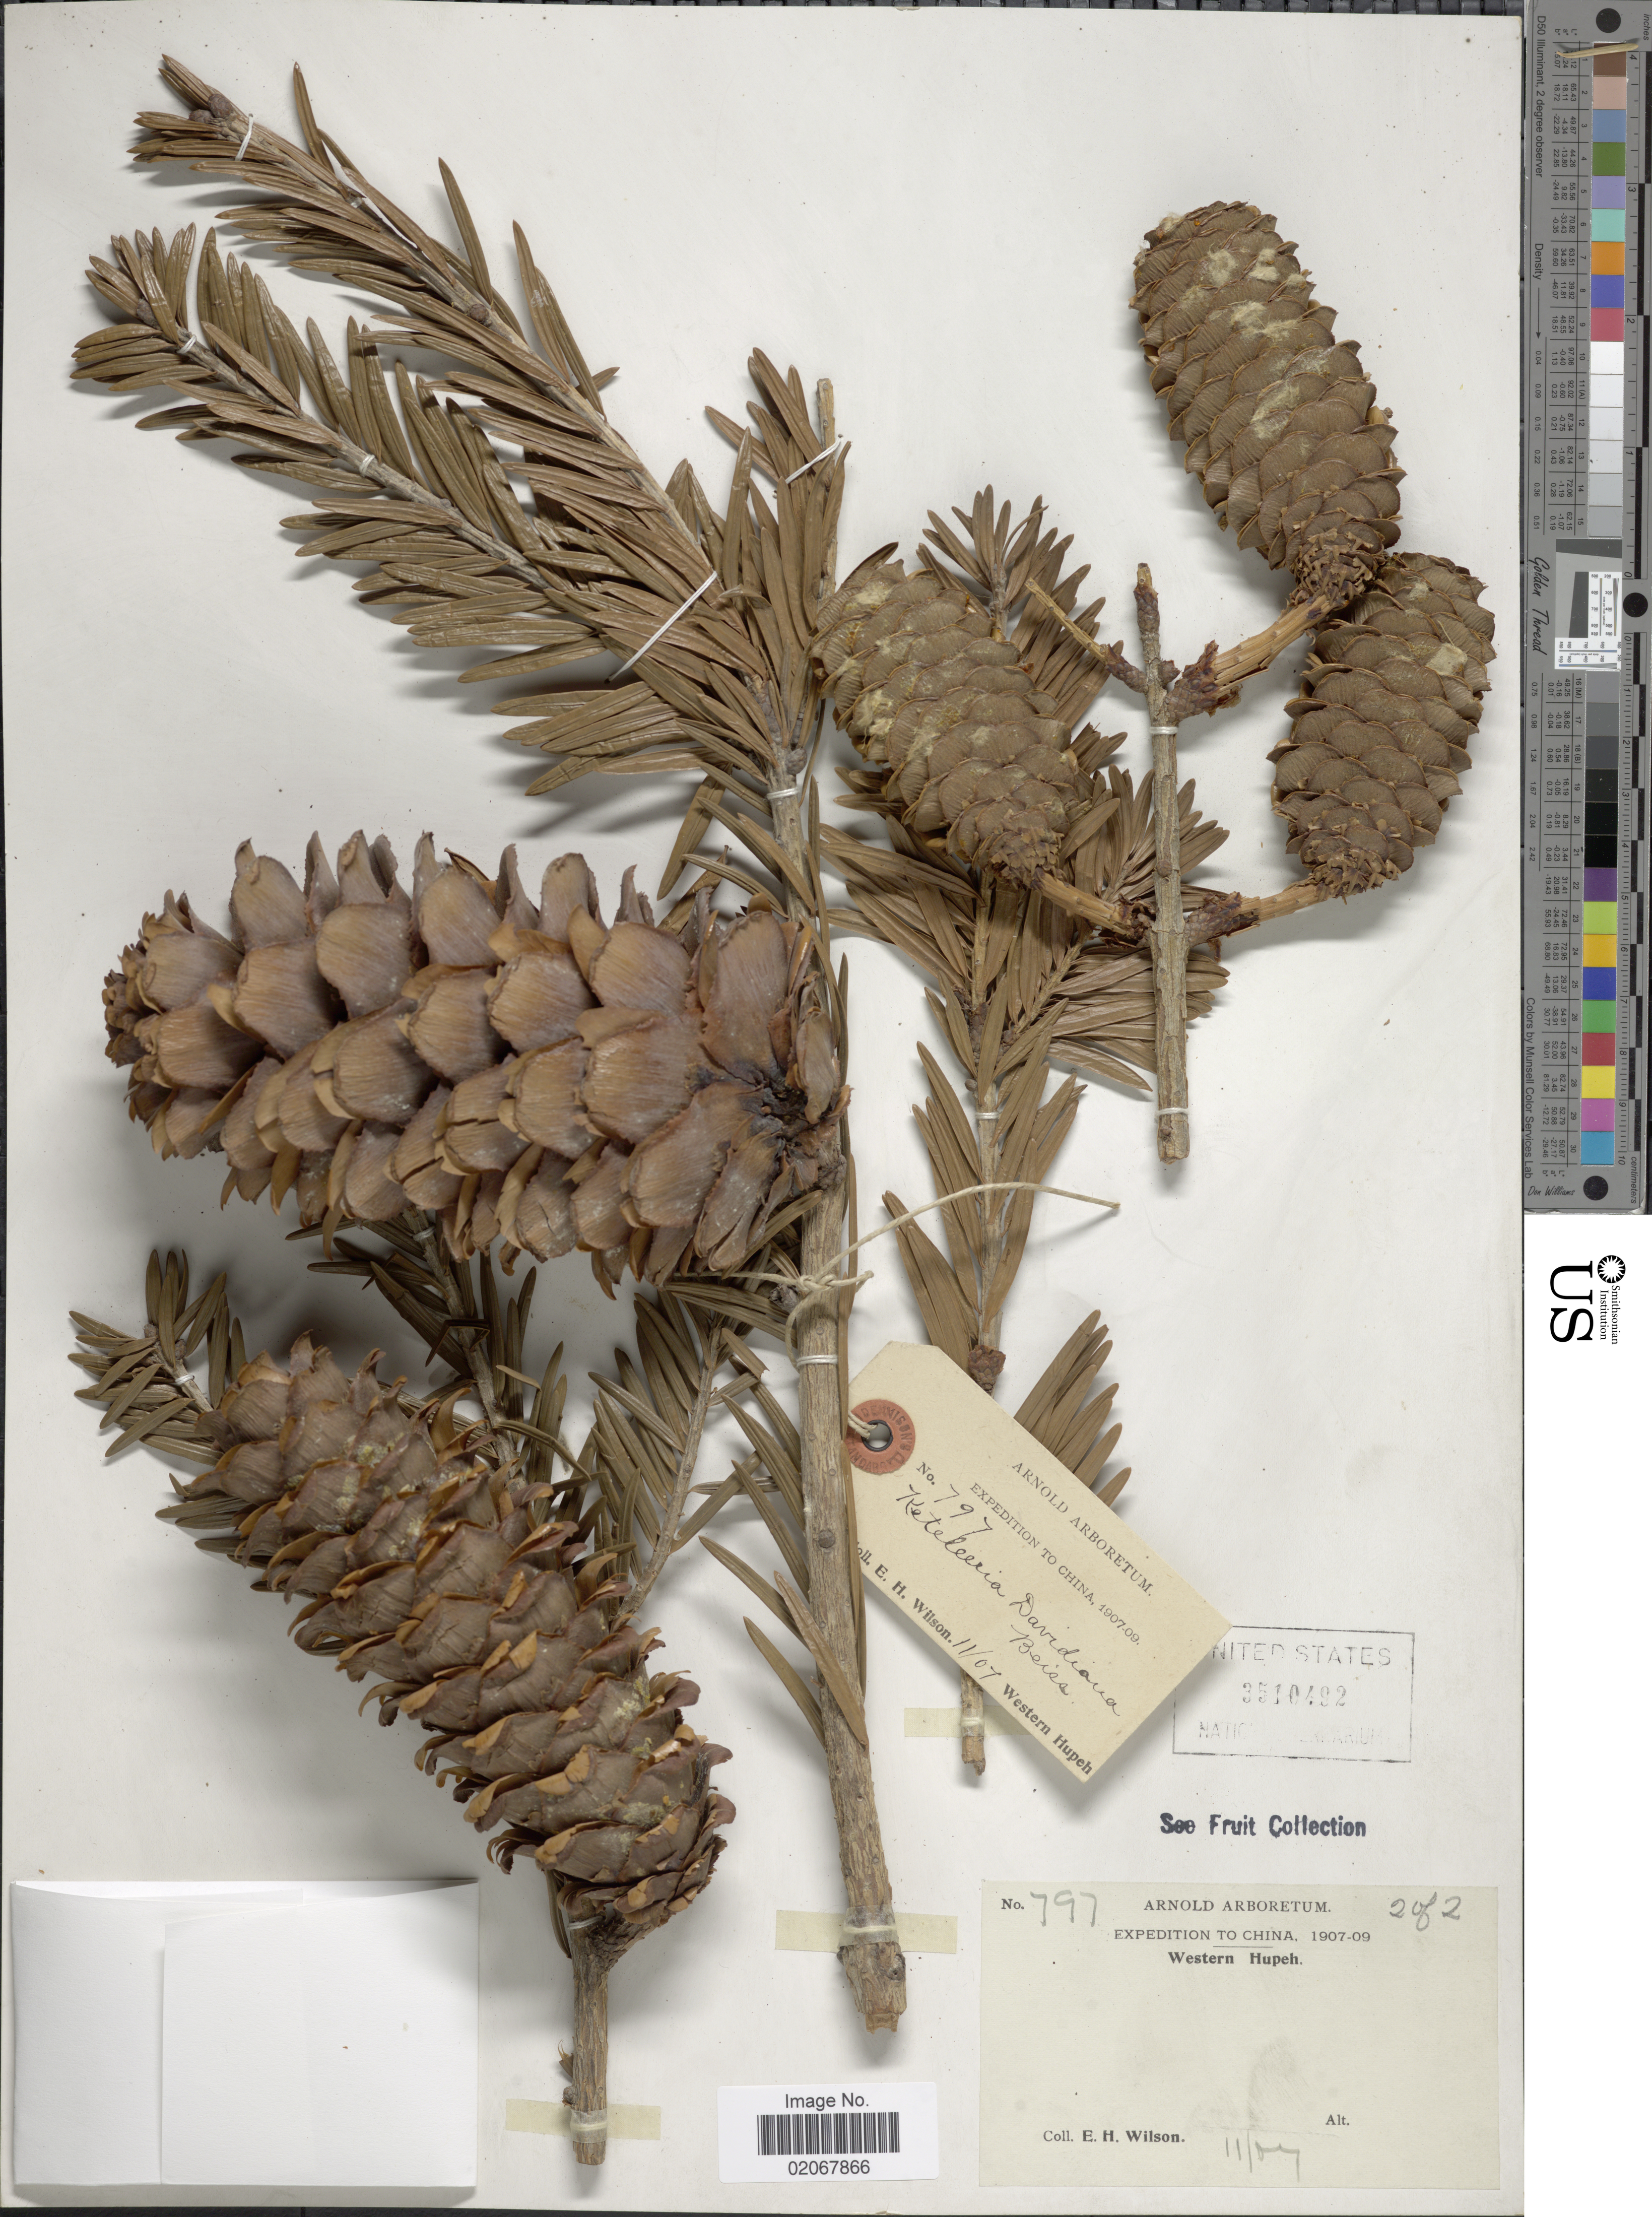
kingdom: Plantae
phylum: Tracheophyta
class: Pinopsida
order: Pinales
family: Pinaceae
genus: Keteleeria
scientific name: Keteleeria davidiana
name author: (Bertrand) Beissn.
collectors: E. Wilson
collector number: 797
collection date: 1907-11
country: China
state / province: Hubei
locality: Western Hupeh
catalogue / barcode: US 3510492